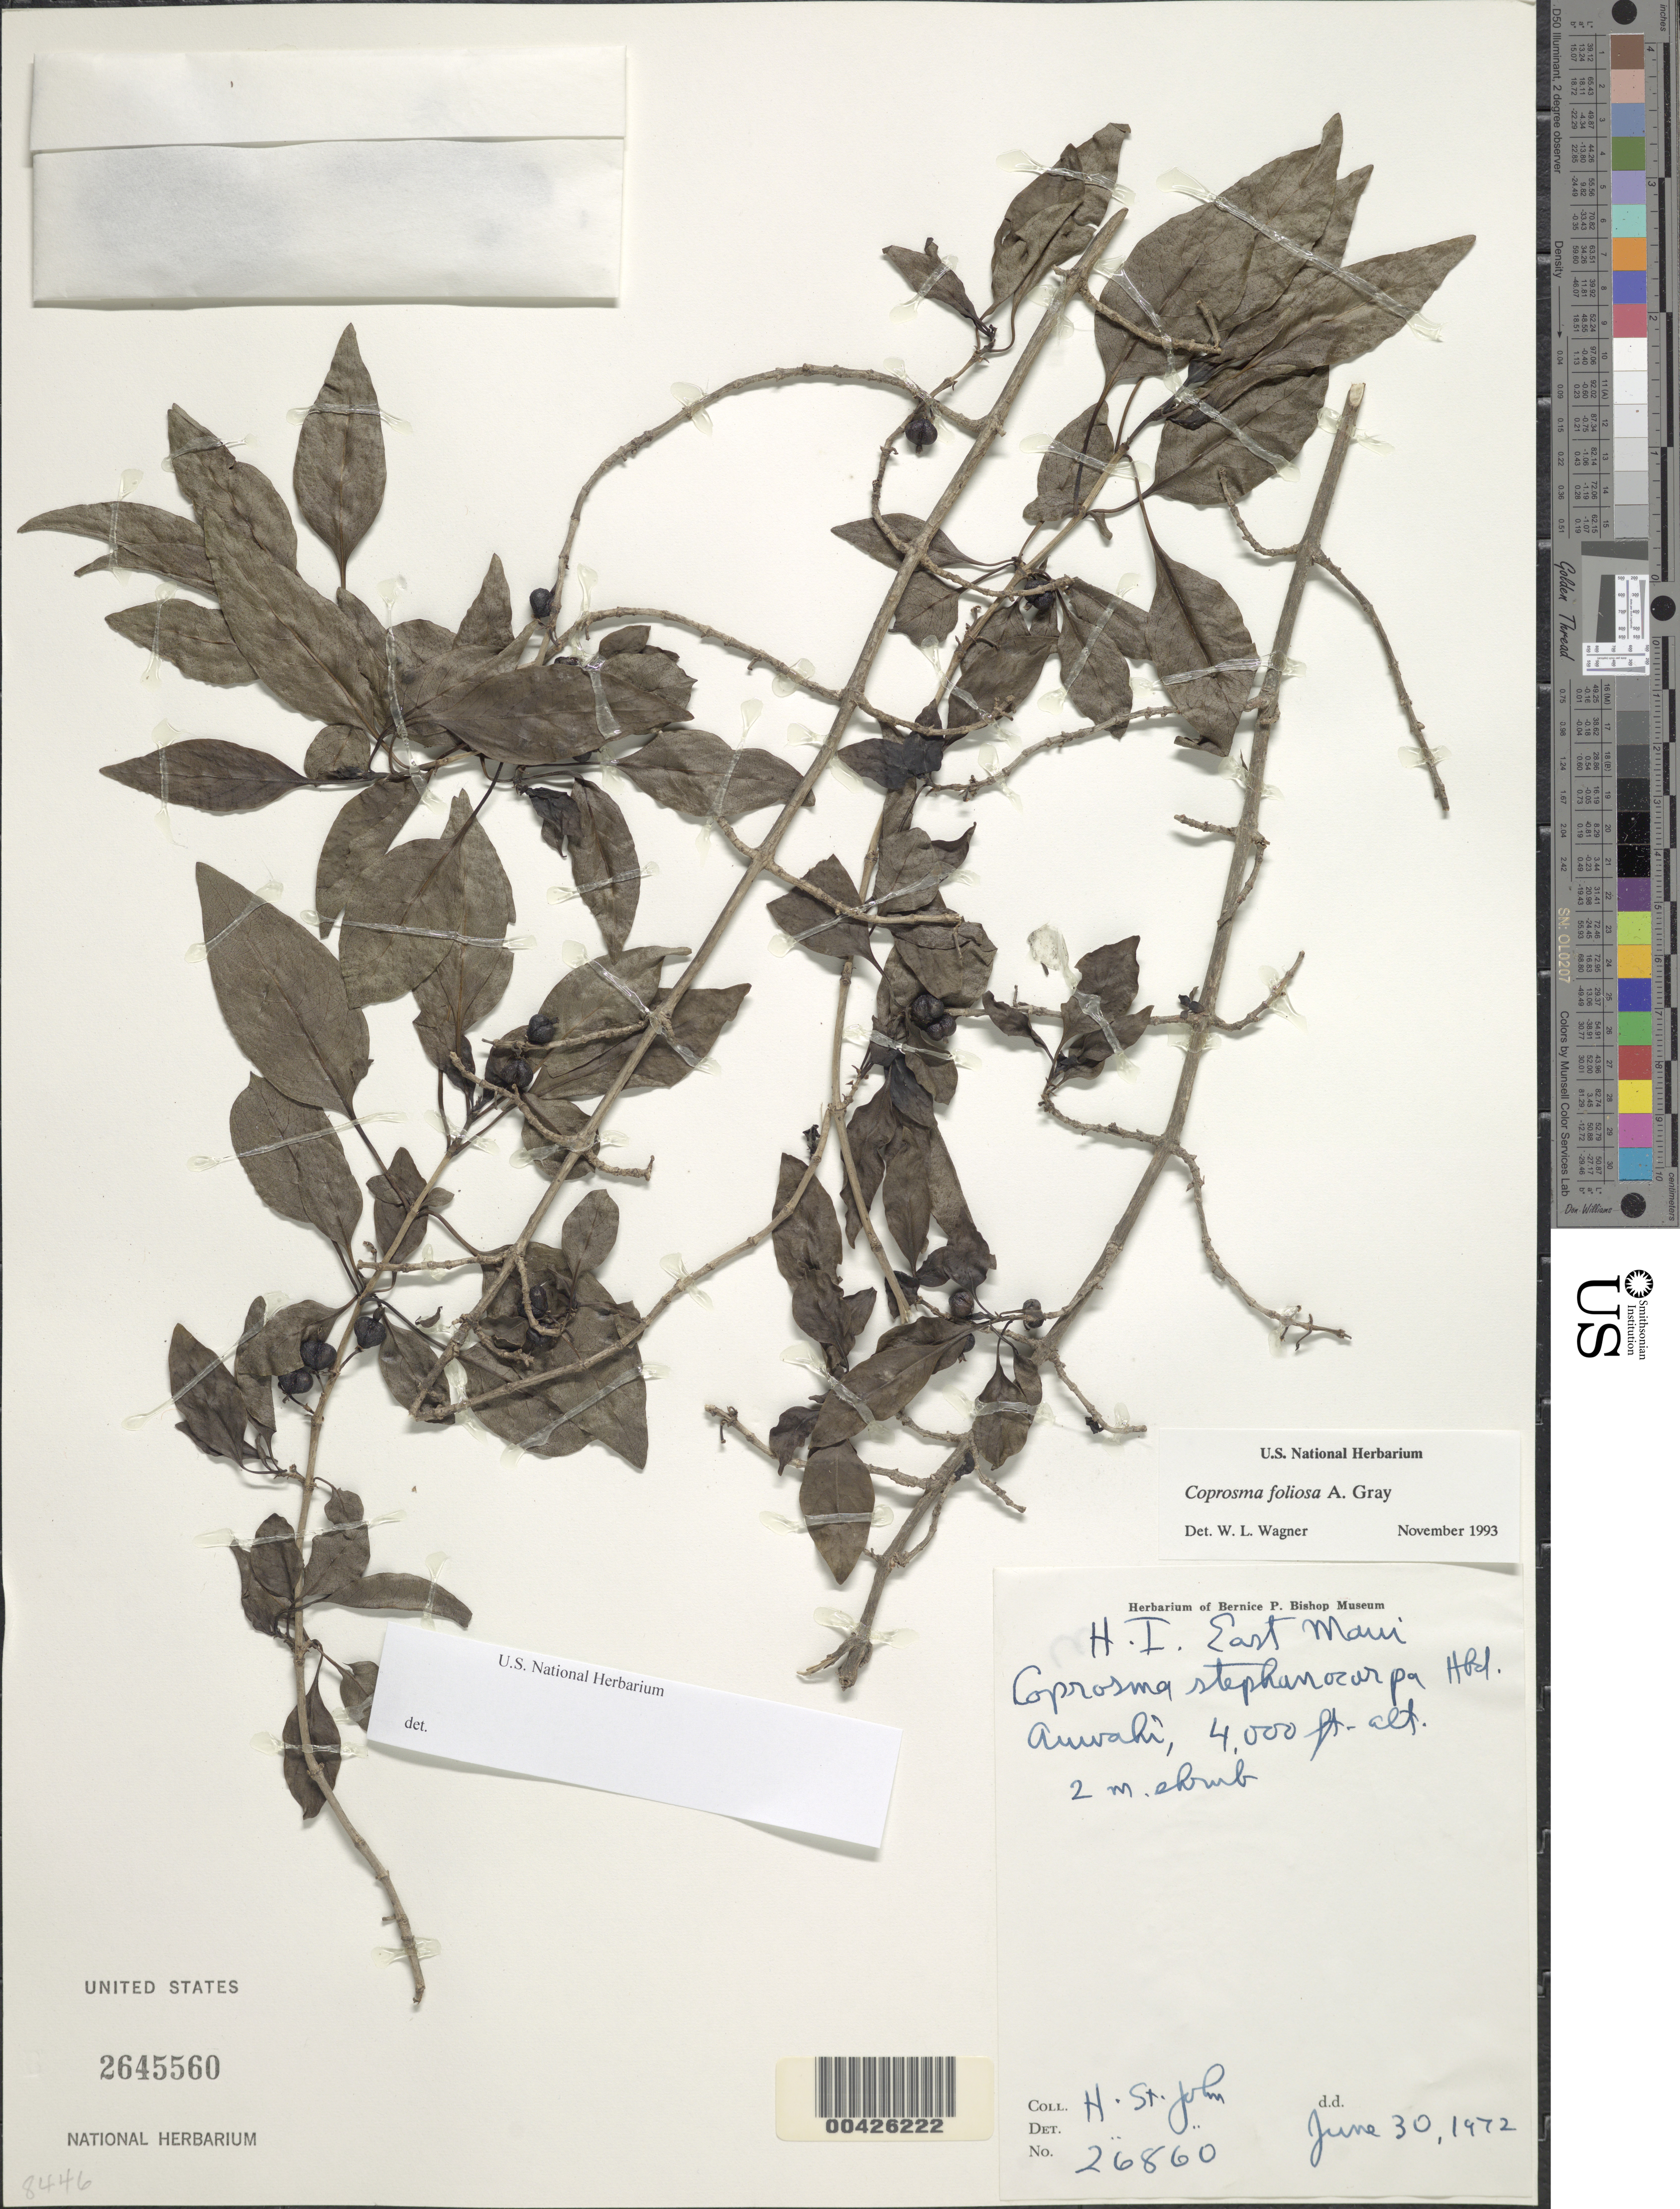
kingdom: Plantae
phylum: Tracheophyta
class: Magnoliopsida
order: Gentianales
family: Rubiaceae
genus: Coprosma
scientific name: Coprosma foliosa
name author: A. Gray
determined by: Wagner, W. L., (BOT), Smithsonian Institution - National Museum of Natural History (UNITED STATES)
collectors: H. St. John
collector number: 26860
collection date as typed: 30 Jun 1972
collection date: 1972-06-30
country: United States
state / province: Hawaii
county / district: Maui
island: Maui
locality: Auwahi, E Maui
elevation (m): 1219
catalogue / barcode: US 2645560